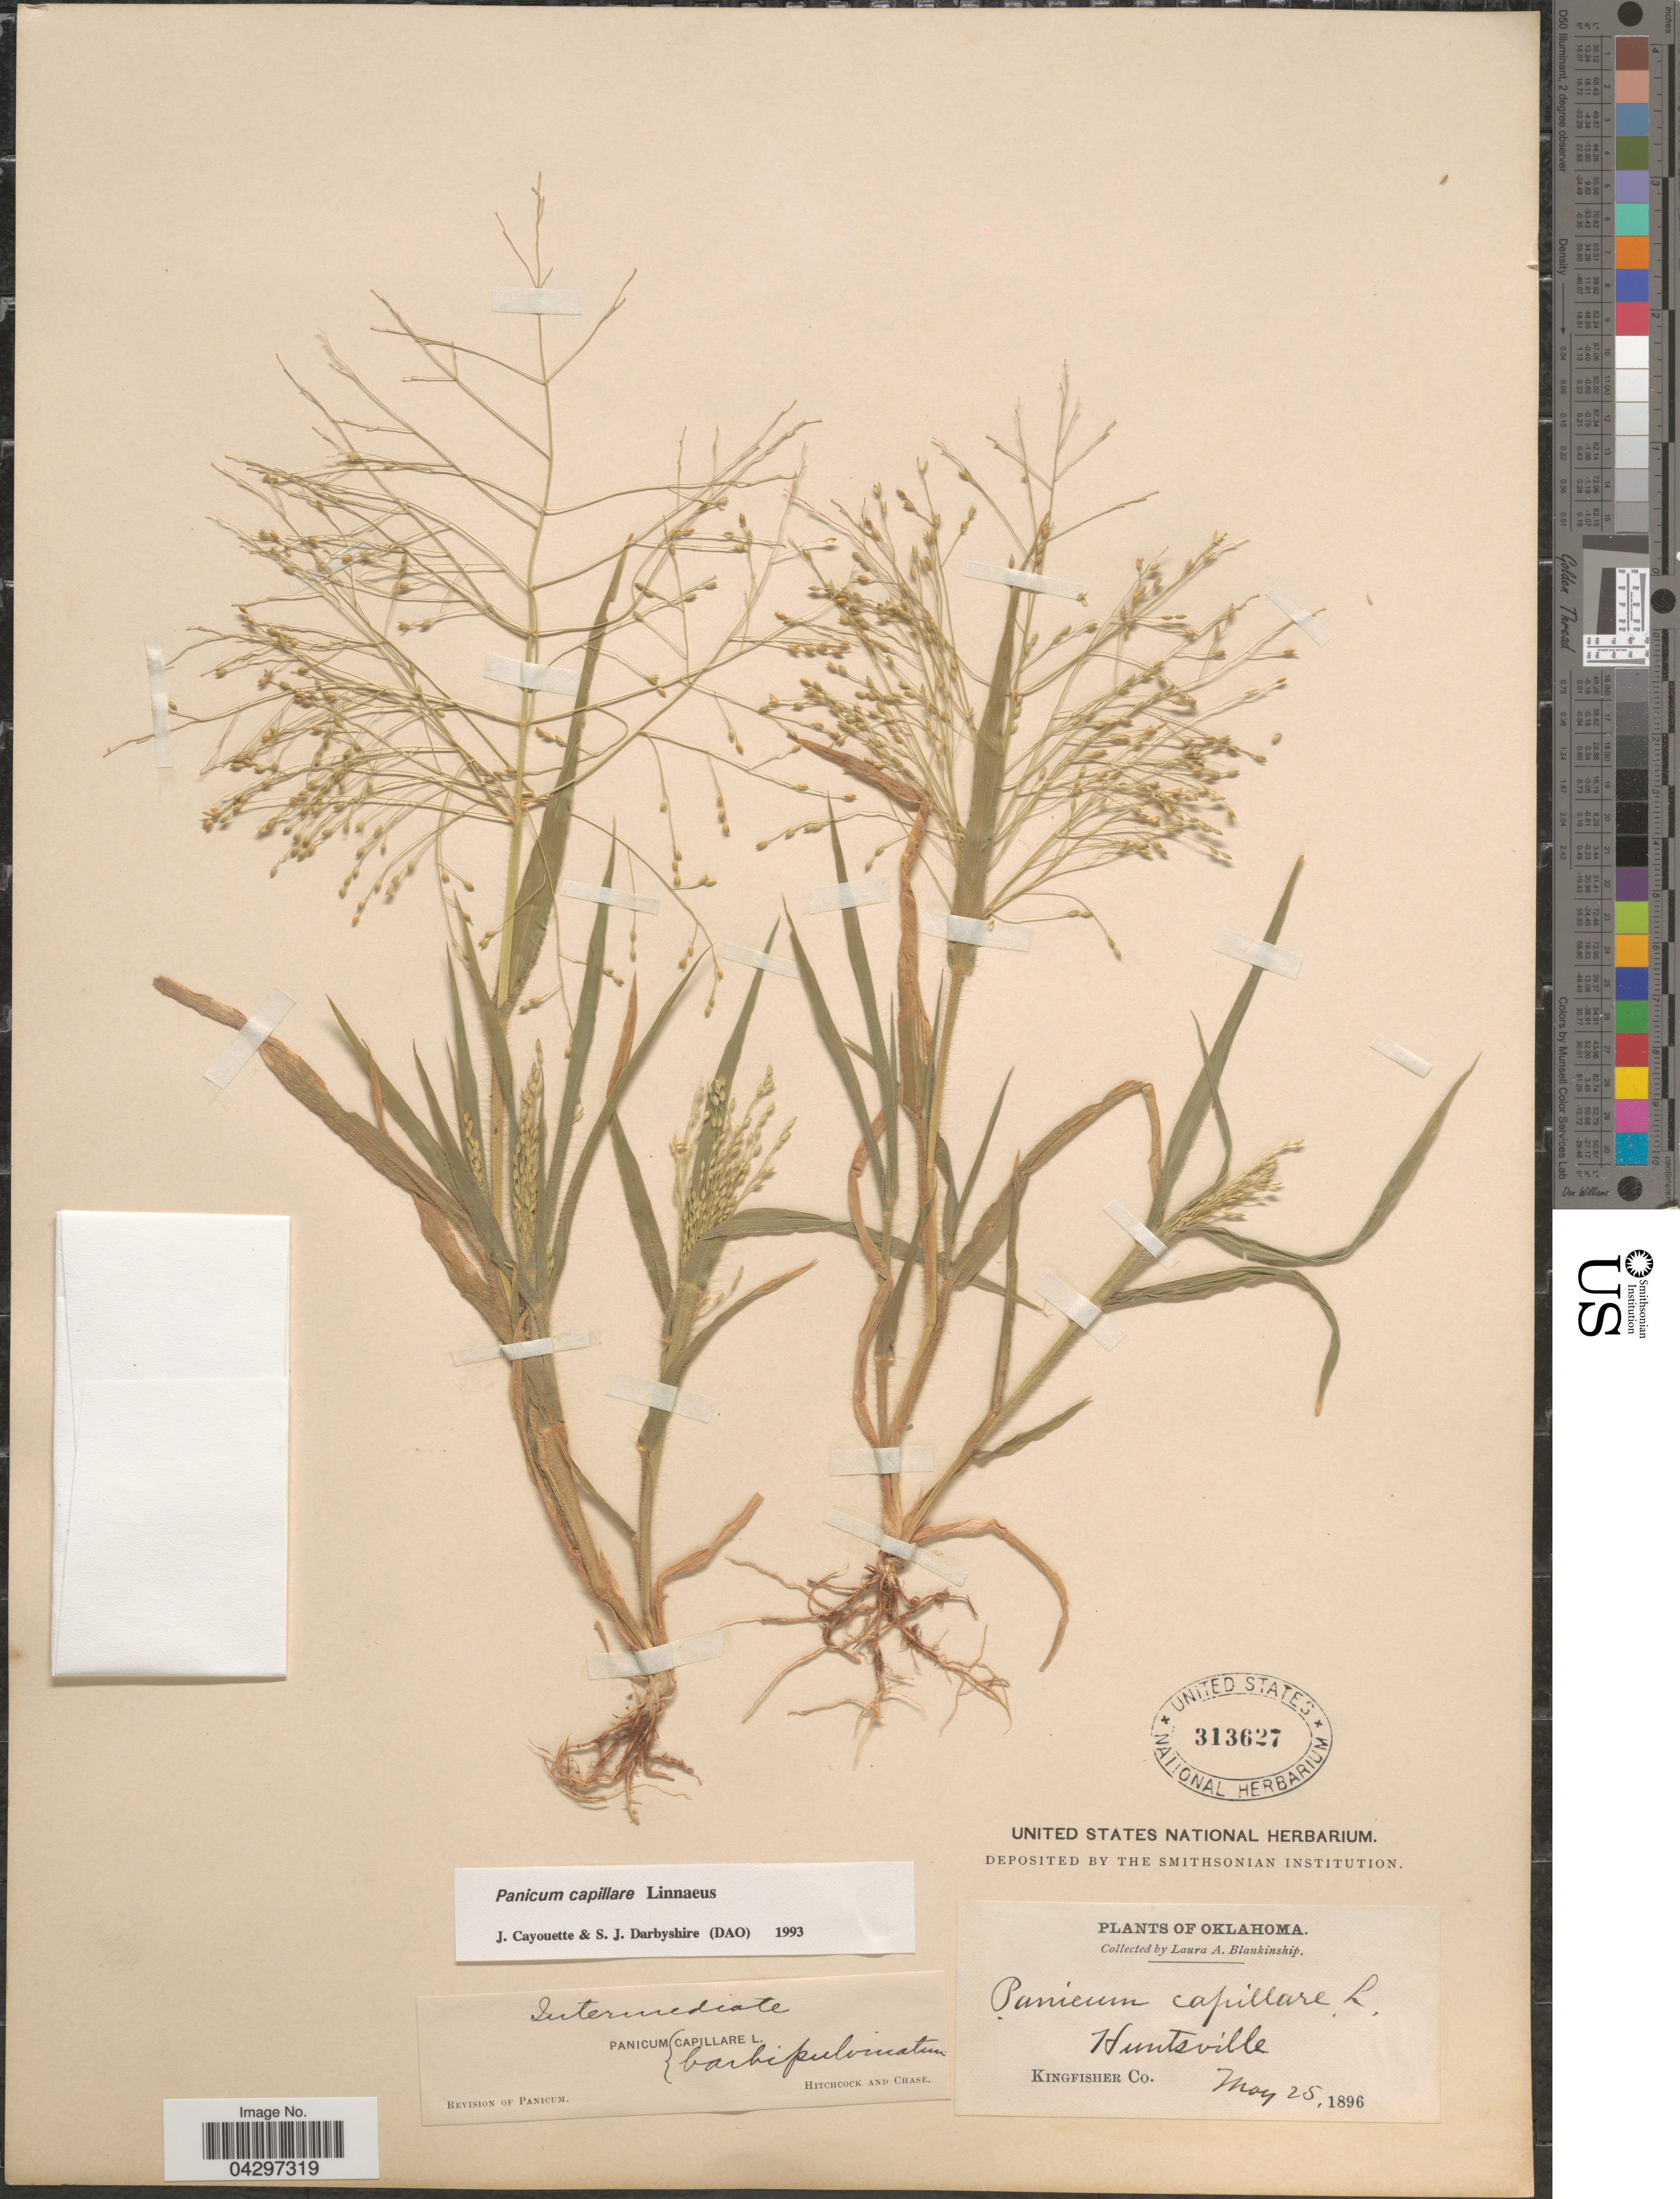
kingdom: Plantae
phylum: Tracheophyta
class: Liliopsida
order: Poales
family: Poaceae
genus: Panicum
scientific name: Panicum capillare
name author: L.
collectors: L. A. Blankinship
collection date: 1896-05-25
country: United States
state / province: Oklahoma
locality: Huntsville. Kingfisher Co.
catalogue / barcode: US 313627